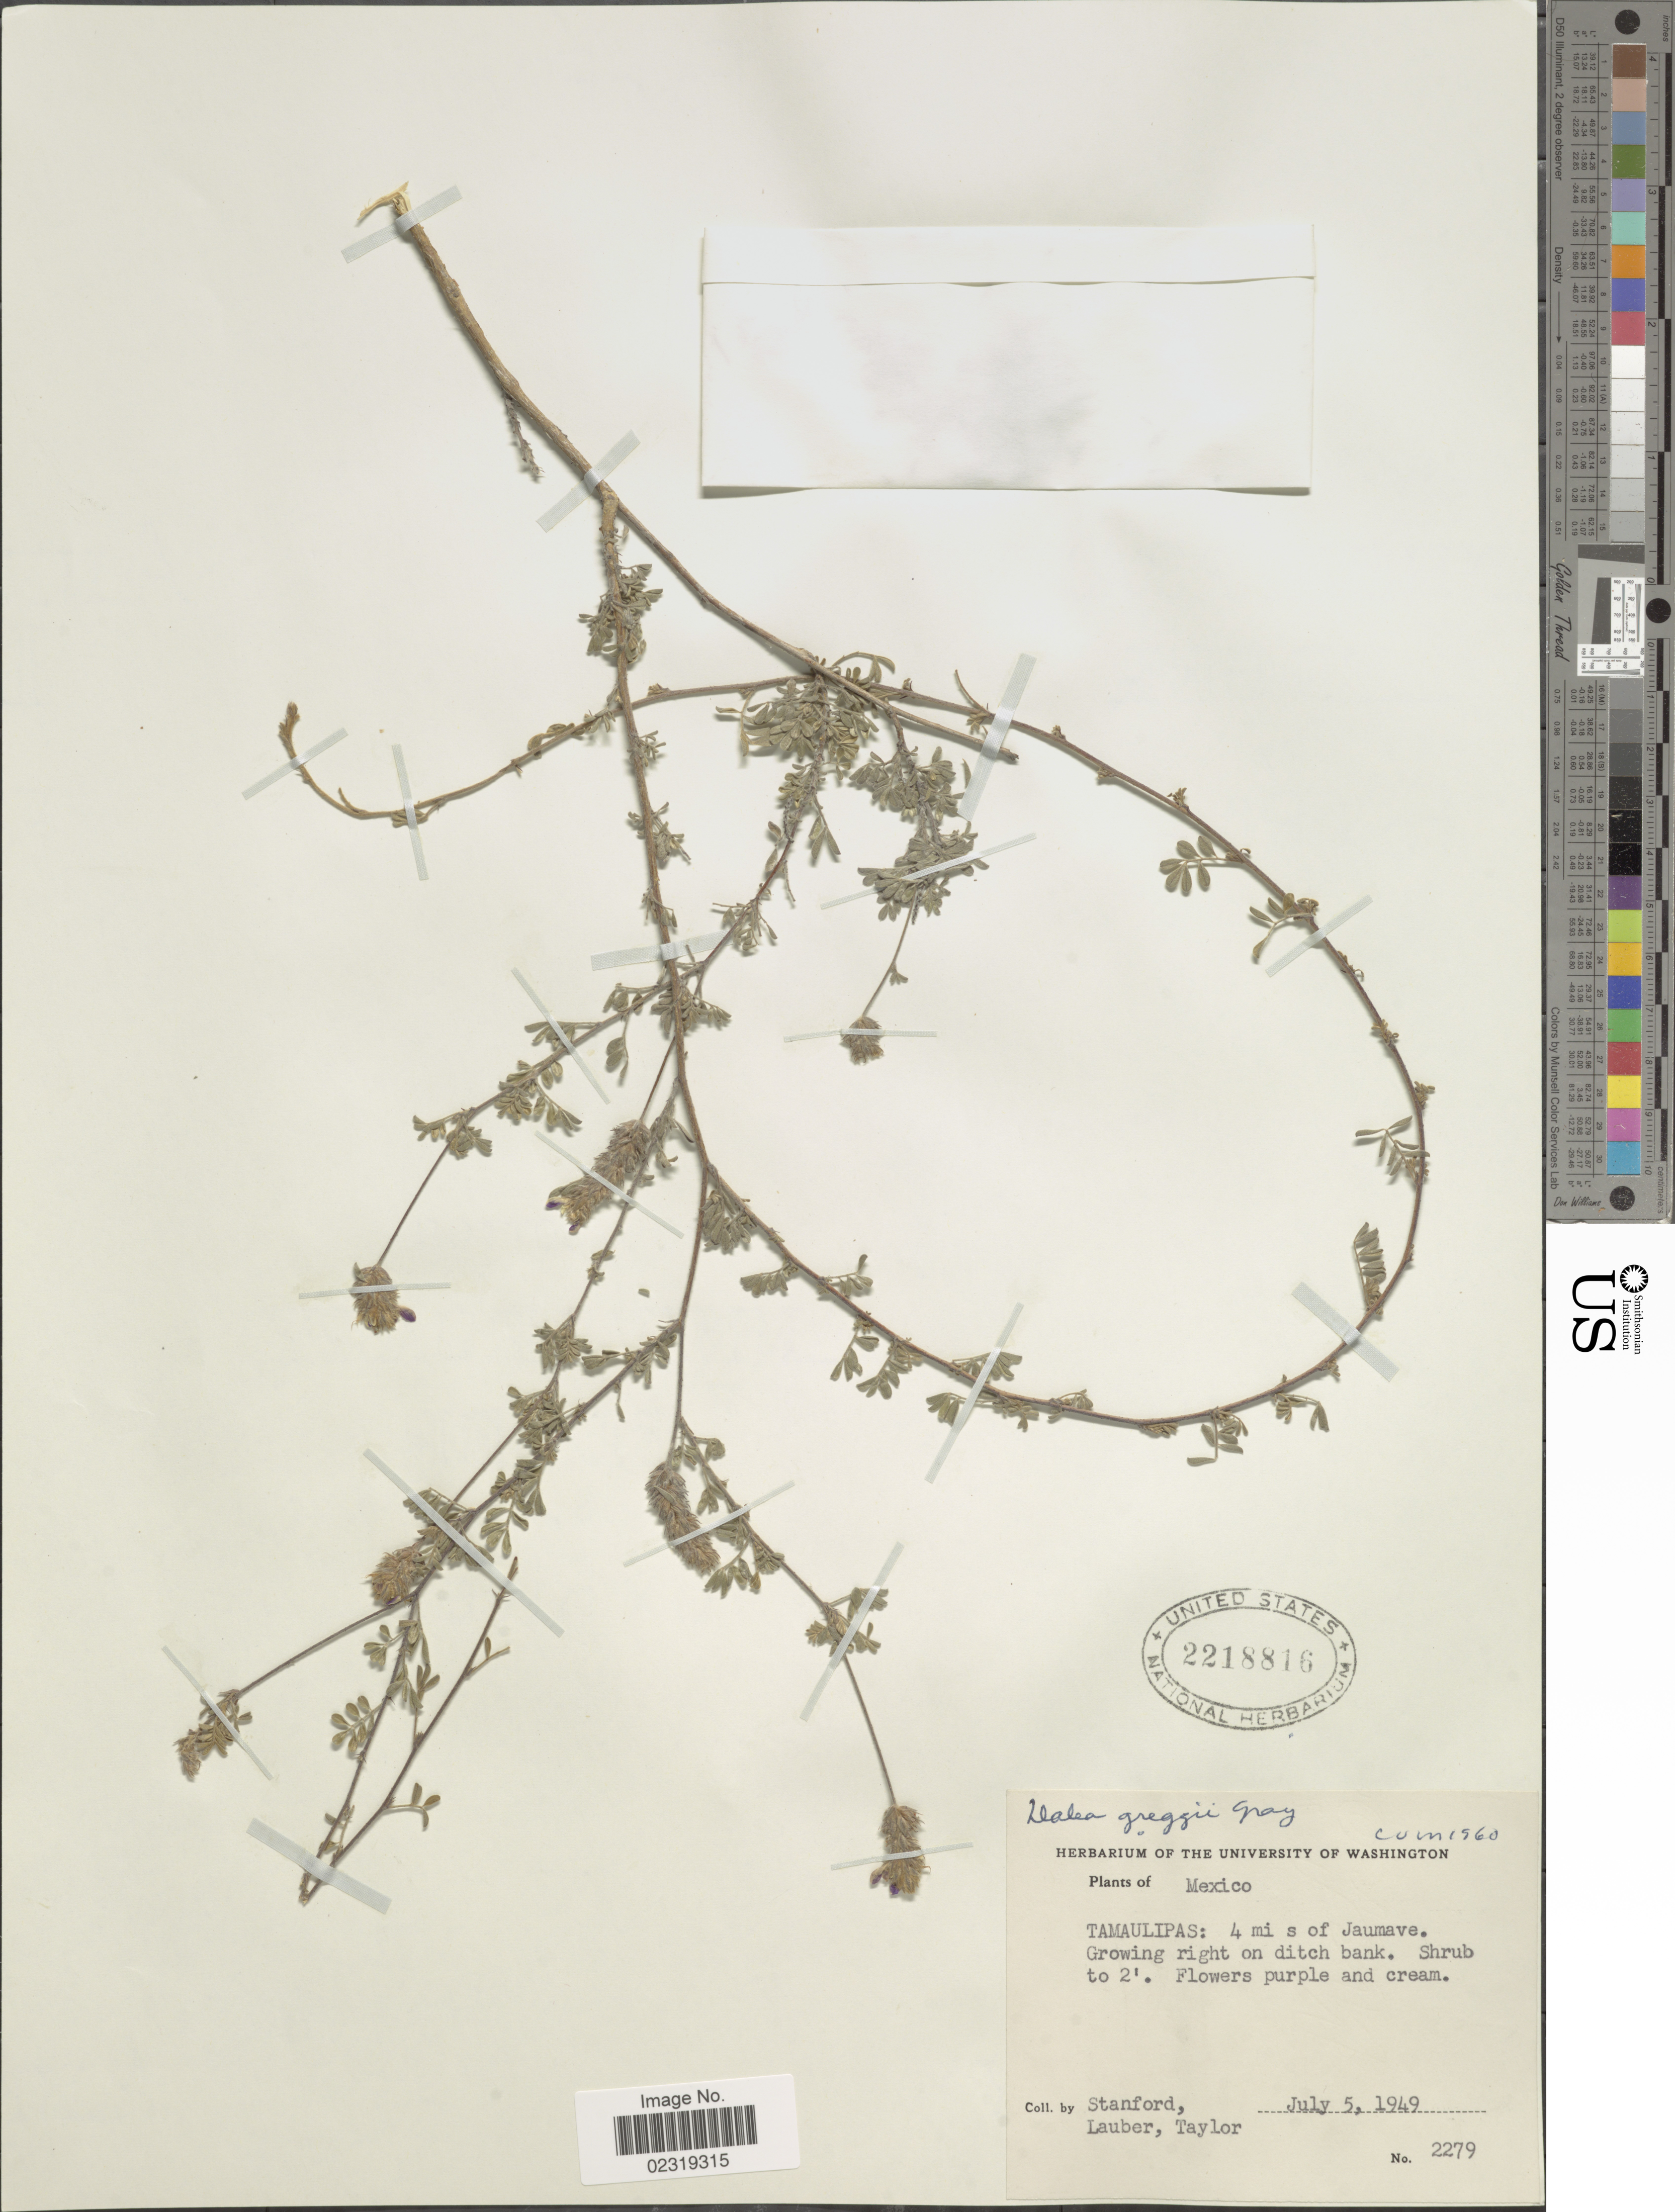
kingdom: Plantae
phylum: Tracheophyta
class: Magnoliopsida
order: Fabales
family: Fabaceae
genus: Dalea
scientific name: Dalea greggii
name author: A. Gray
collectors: -. Stanford, Lauber, -- & -- Taylor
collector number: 2279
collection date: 1949-07-05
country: Mexico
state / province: Tamaulipas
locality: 4 mi s of Jaumave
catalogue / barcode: US 2218816